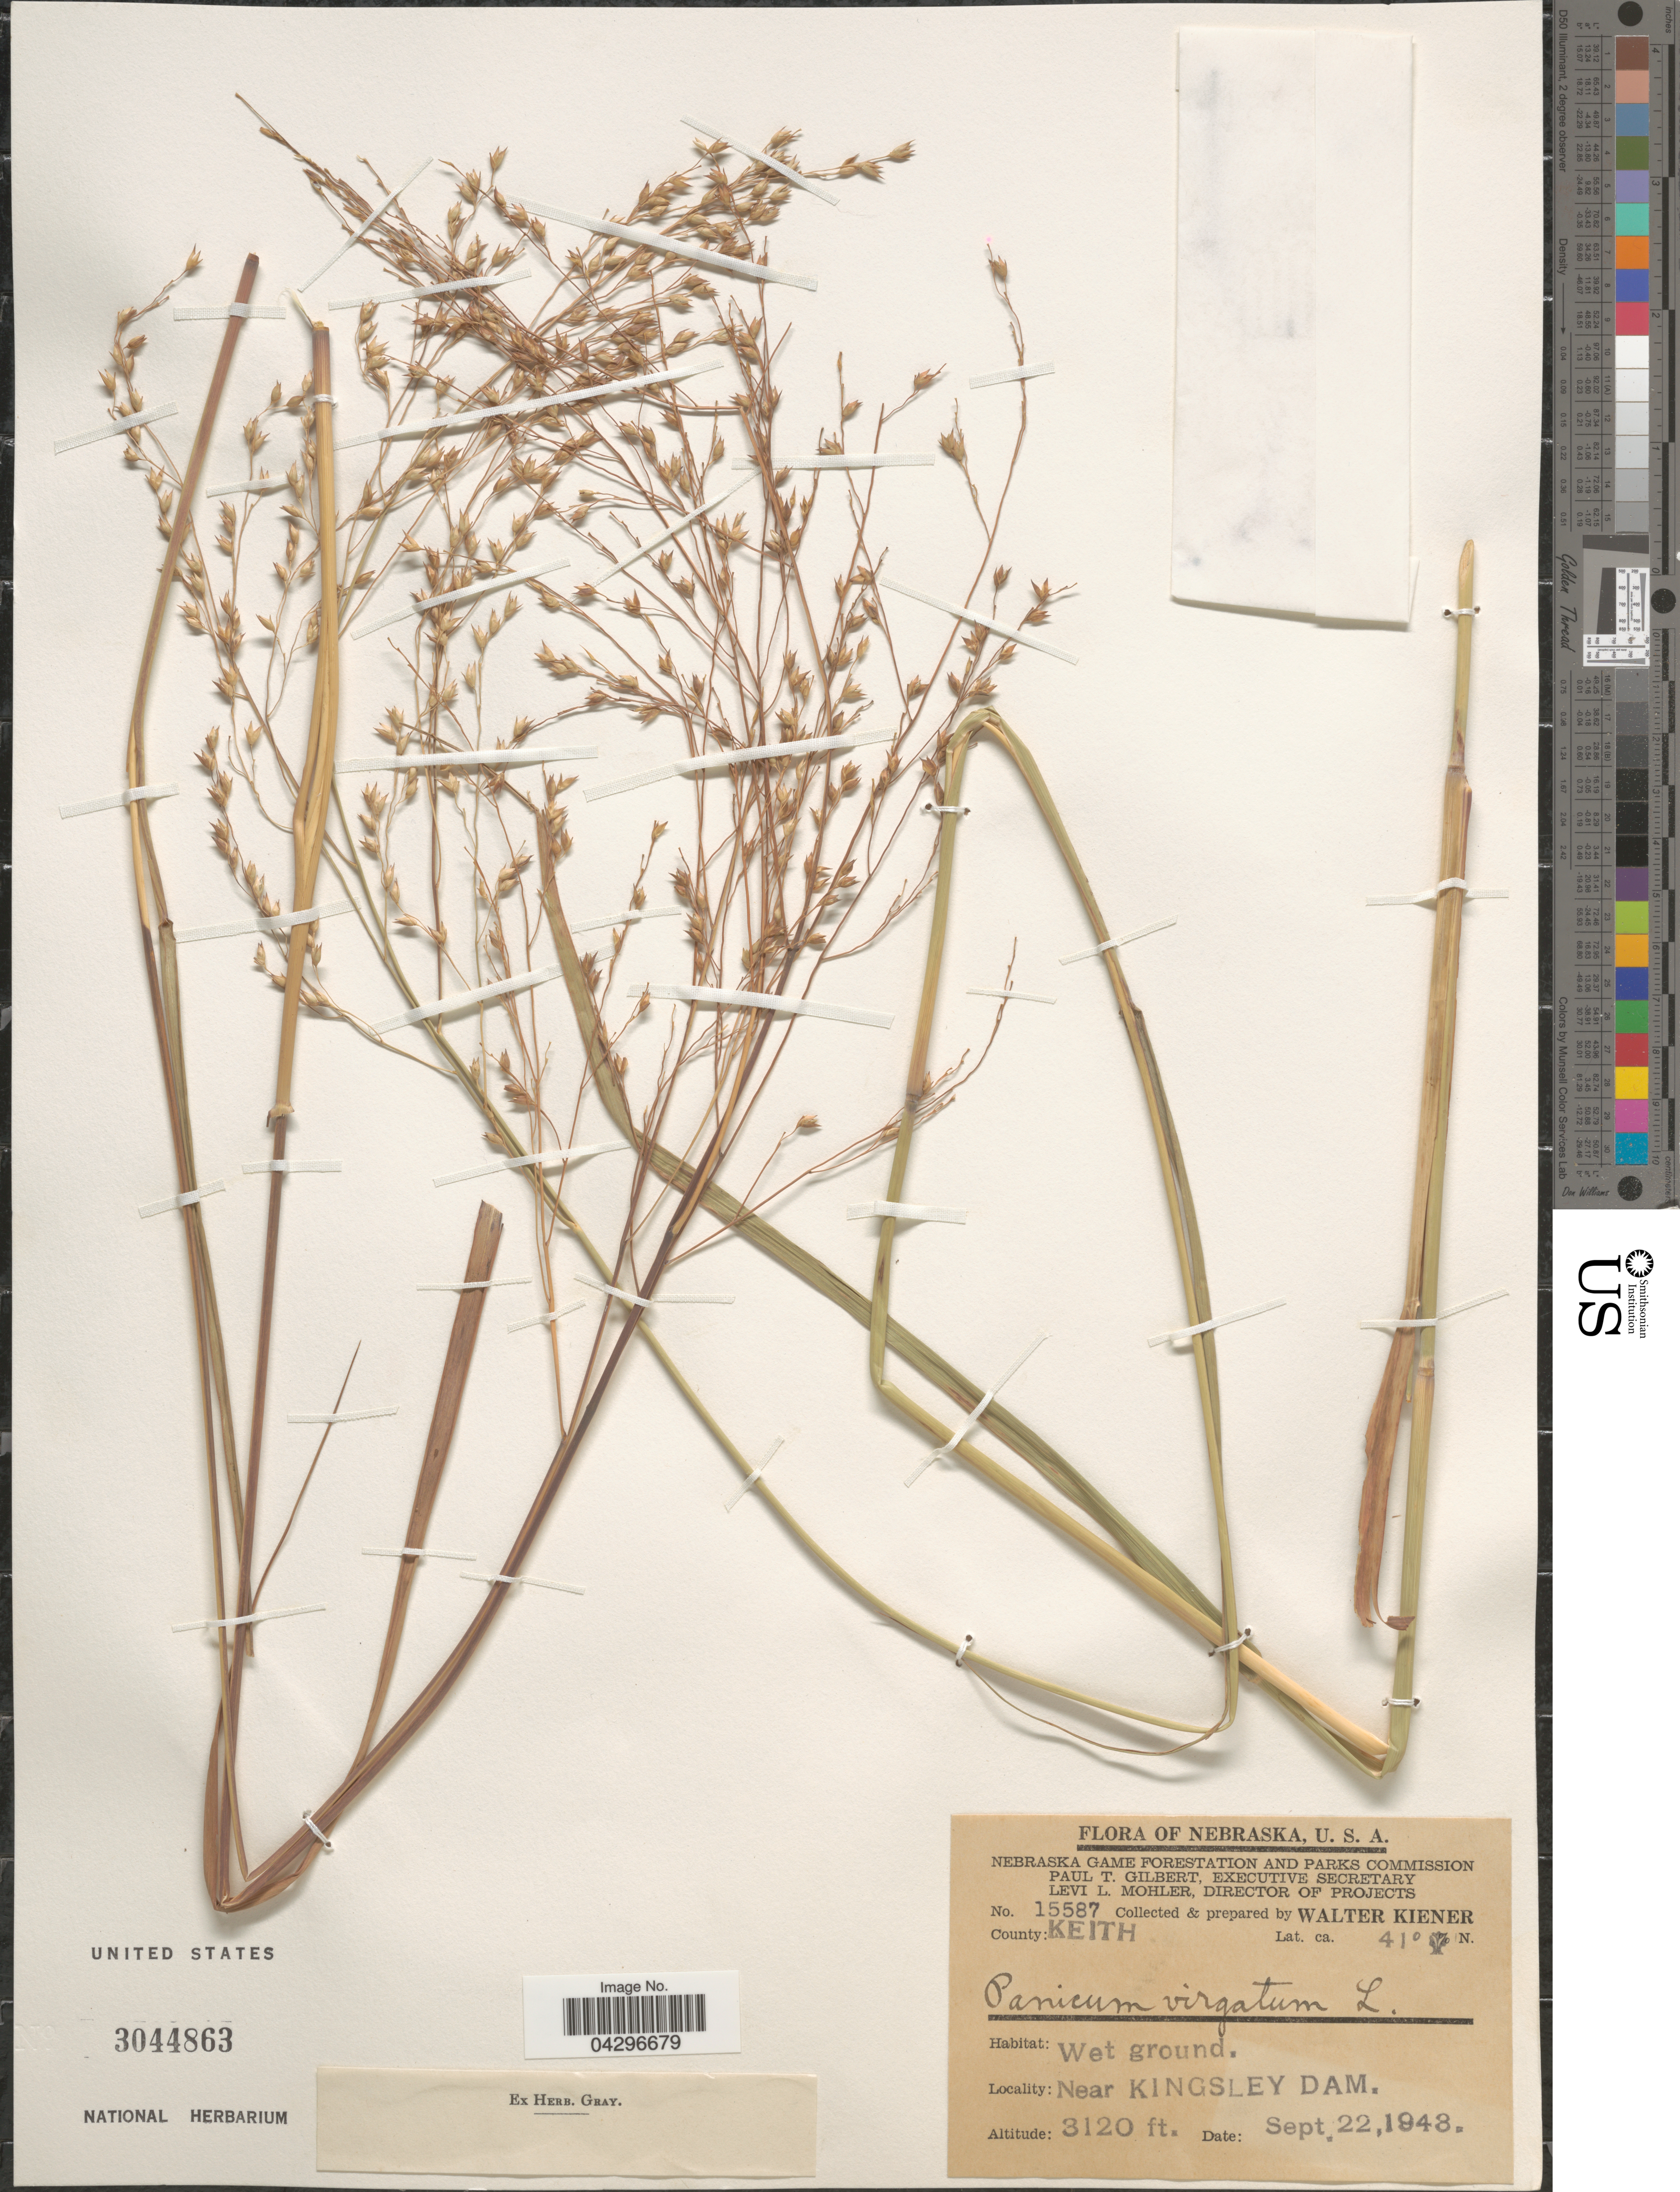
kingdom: Plantae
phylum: Tracheophyta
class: Liliopsida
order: Poales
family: Poaceae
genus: Panicum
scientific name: Panicum virgatum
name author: L.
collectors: W. Kiener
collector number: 15587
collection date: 1948-09-22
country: United States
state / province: Nebraska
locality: County: Keith. Near Kingsley Dam.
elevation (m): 951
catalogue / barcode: US 3044863